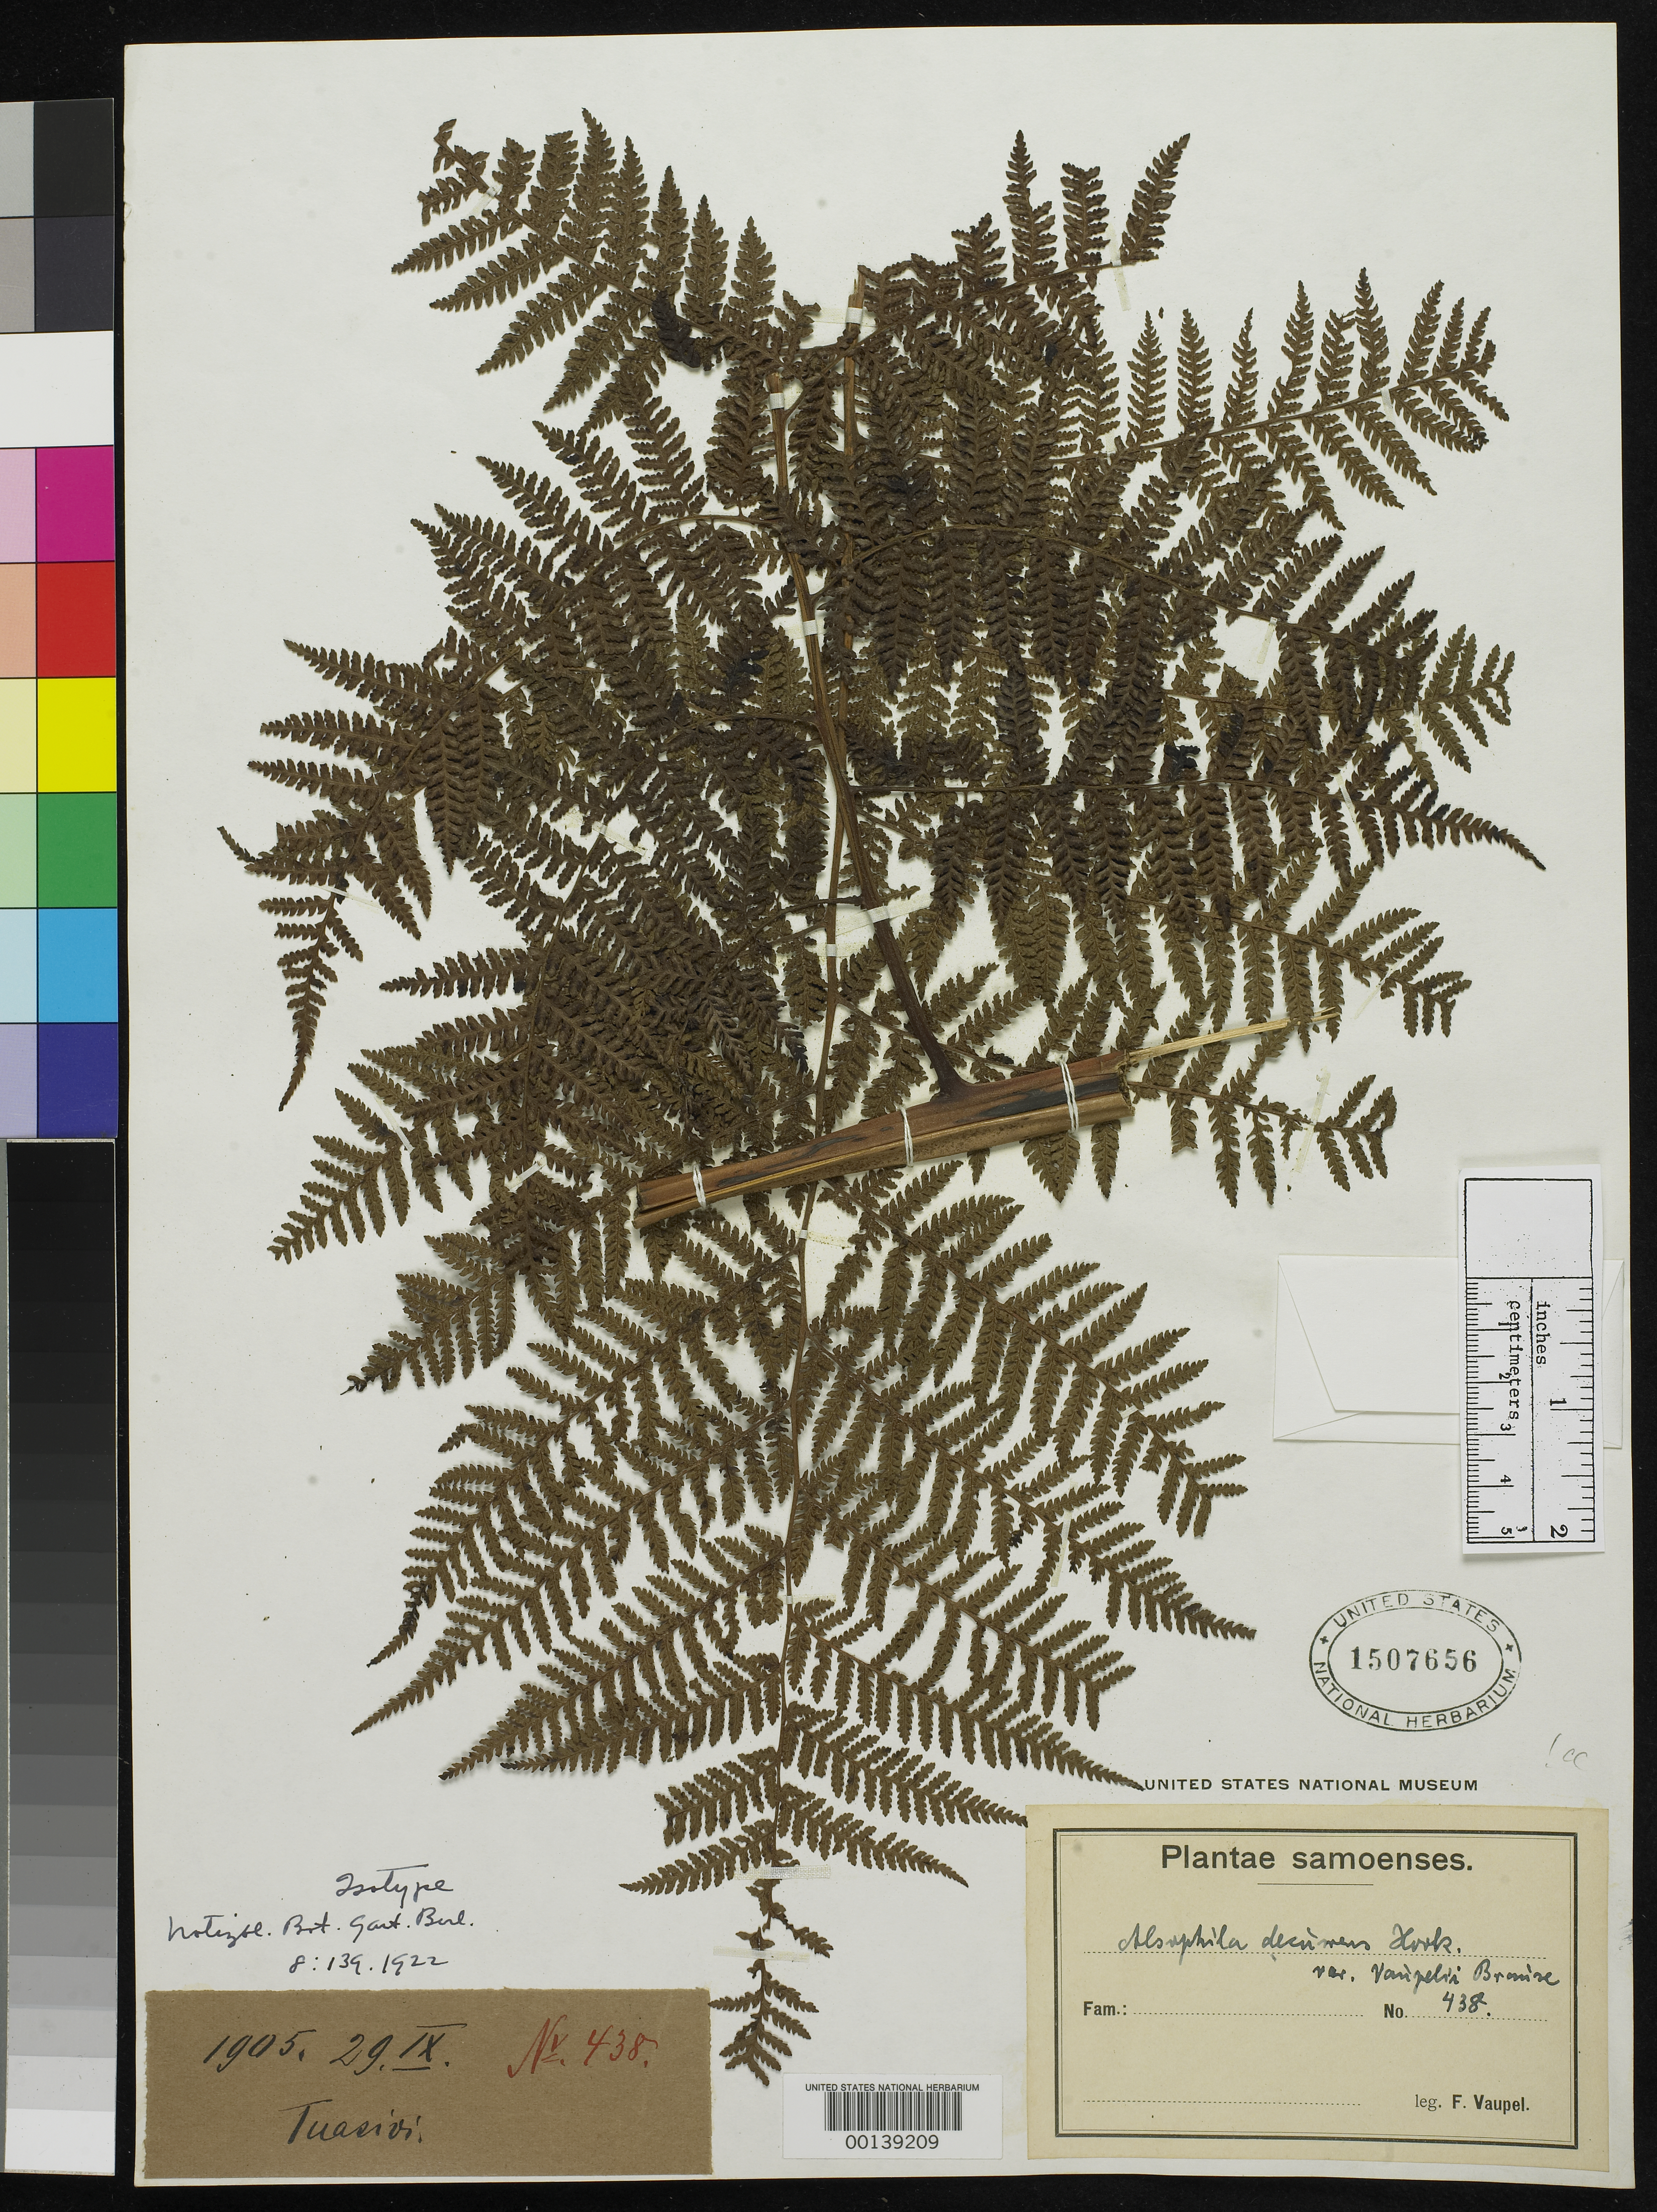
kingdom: Plantae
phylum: Tracheophyta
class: Polypodiopsida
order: Cyatheales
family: Cyatheaceae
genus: Alsophila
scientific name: Alsophila decurrens var. vaupelii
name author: Brause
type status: Type Collection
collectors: F. Vaupel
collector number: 438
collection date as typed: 29 Sep 1905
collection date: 1905-09-29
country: Samoa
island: Savai'i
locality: Tuasivi.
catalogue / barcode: US 1507656